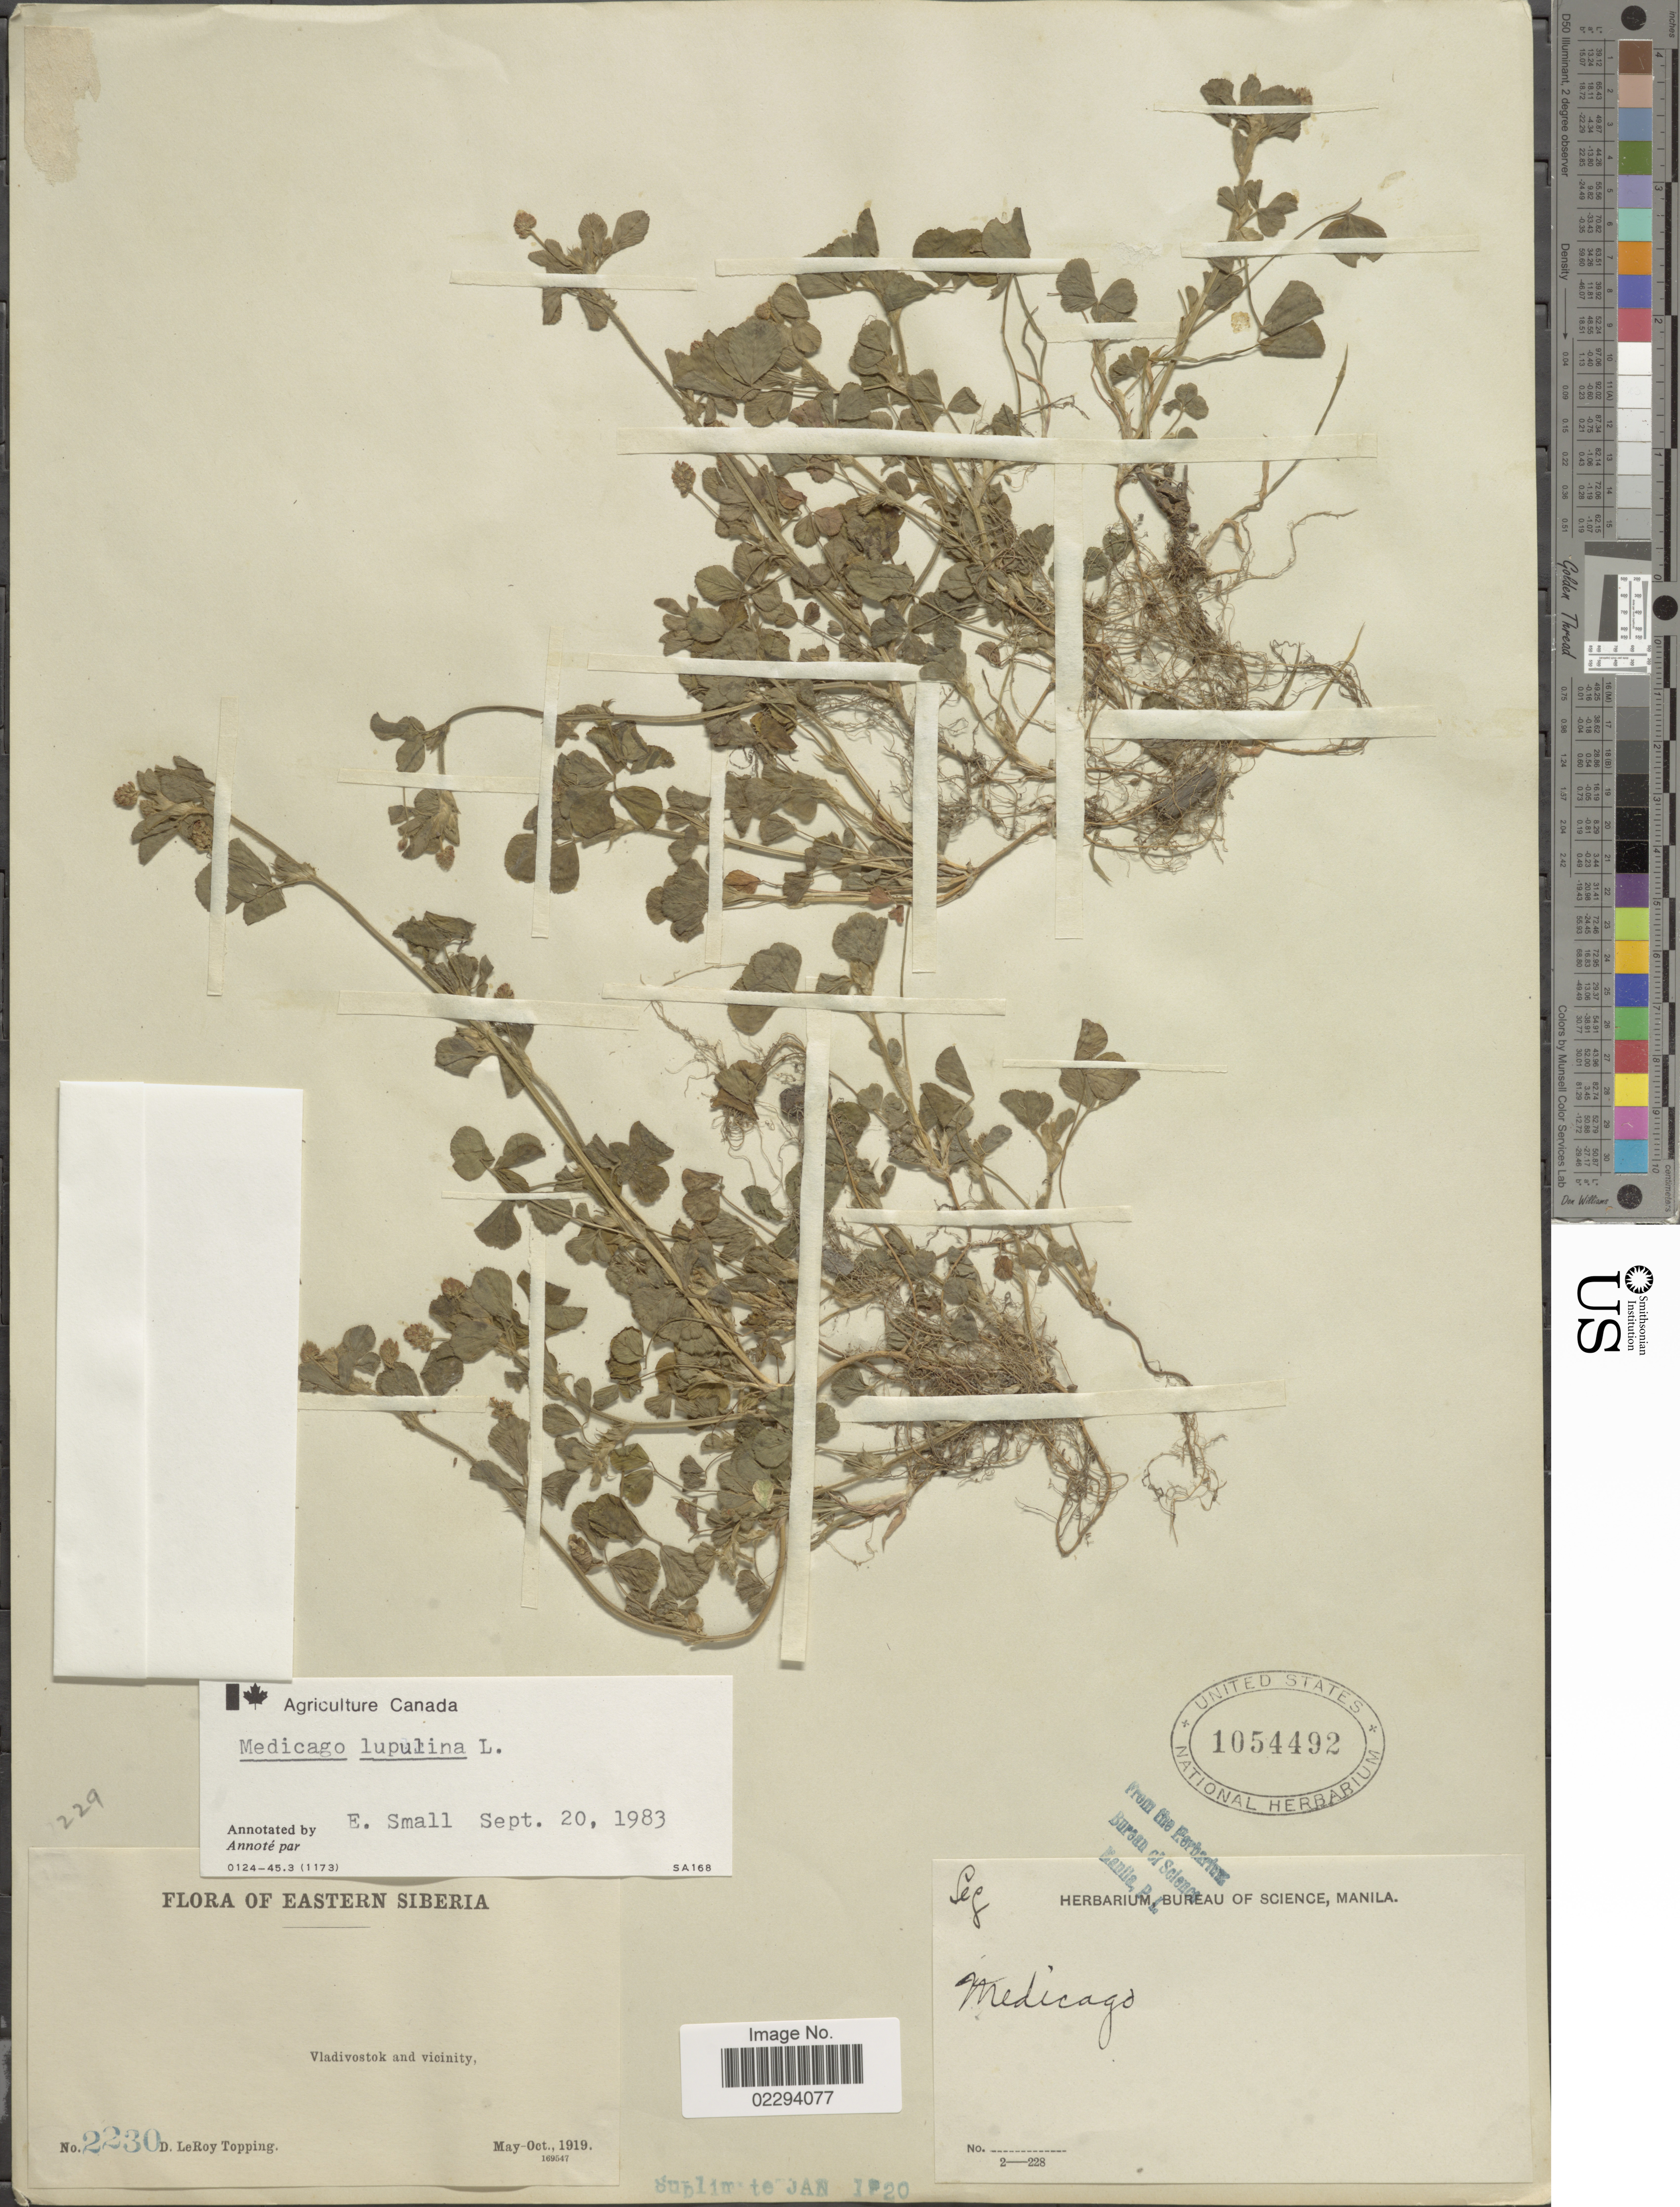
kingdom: Plantae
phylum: Tracheophyta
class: Magnoliopsida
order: Fabales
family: Fabaceae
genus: Medicago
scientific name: Medicago lupulina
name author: L.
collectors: D. L. Topping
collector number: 2230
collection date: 1919-05/1919-10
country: Russian Federation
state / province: Primorsky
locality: Eastern Siberia. Vladivostok and vicinity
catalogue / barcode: US 1054492